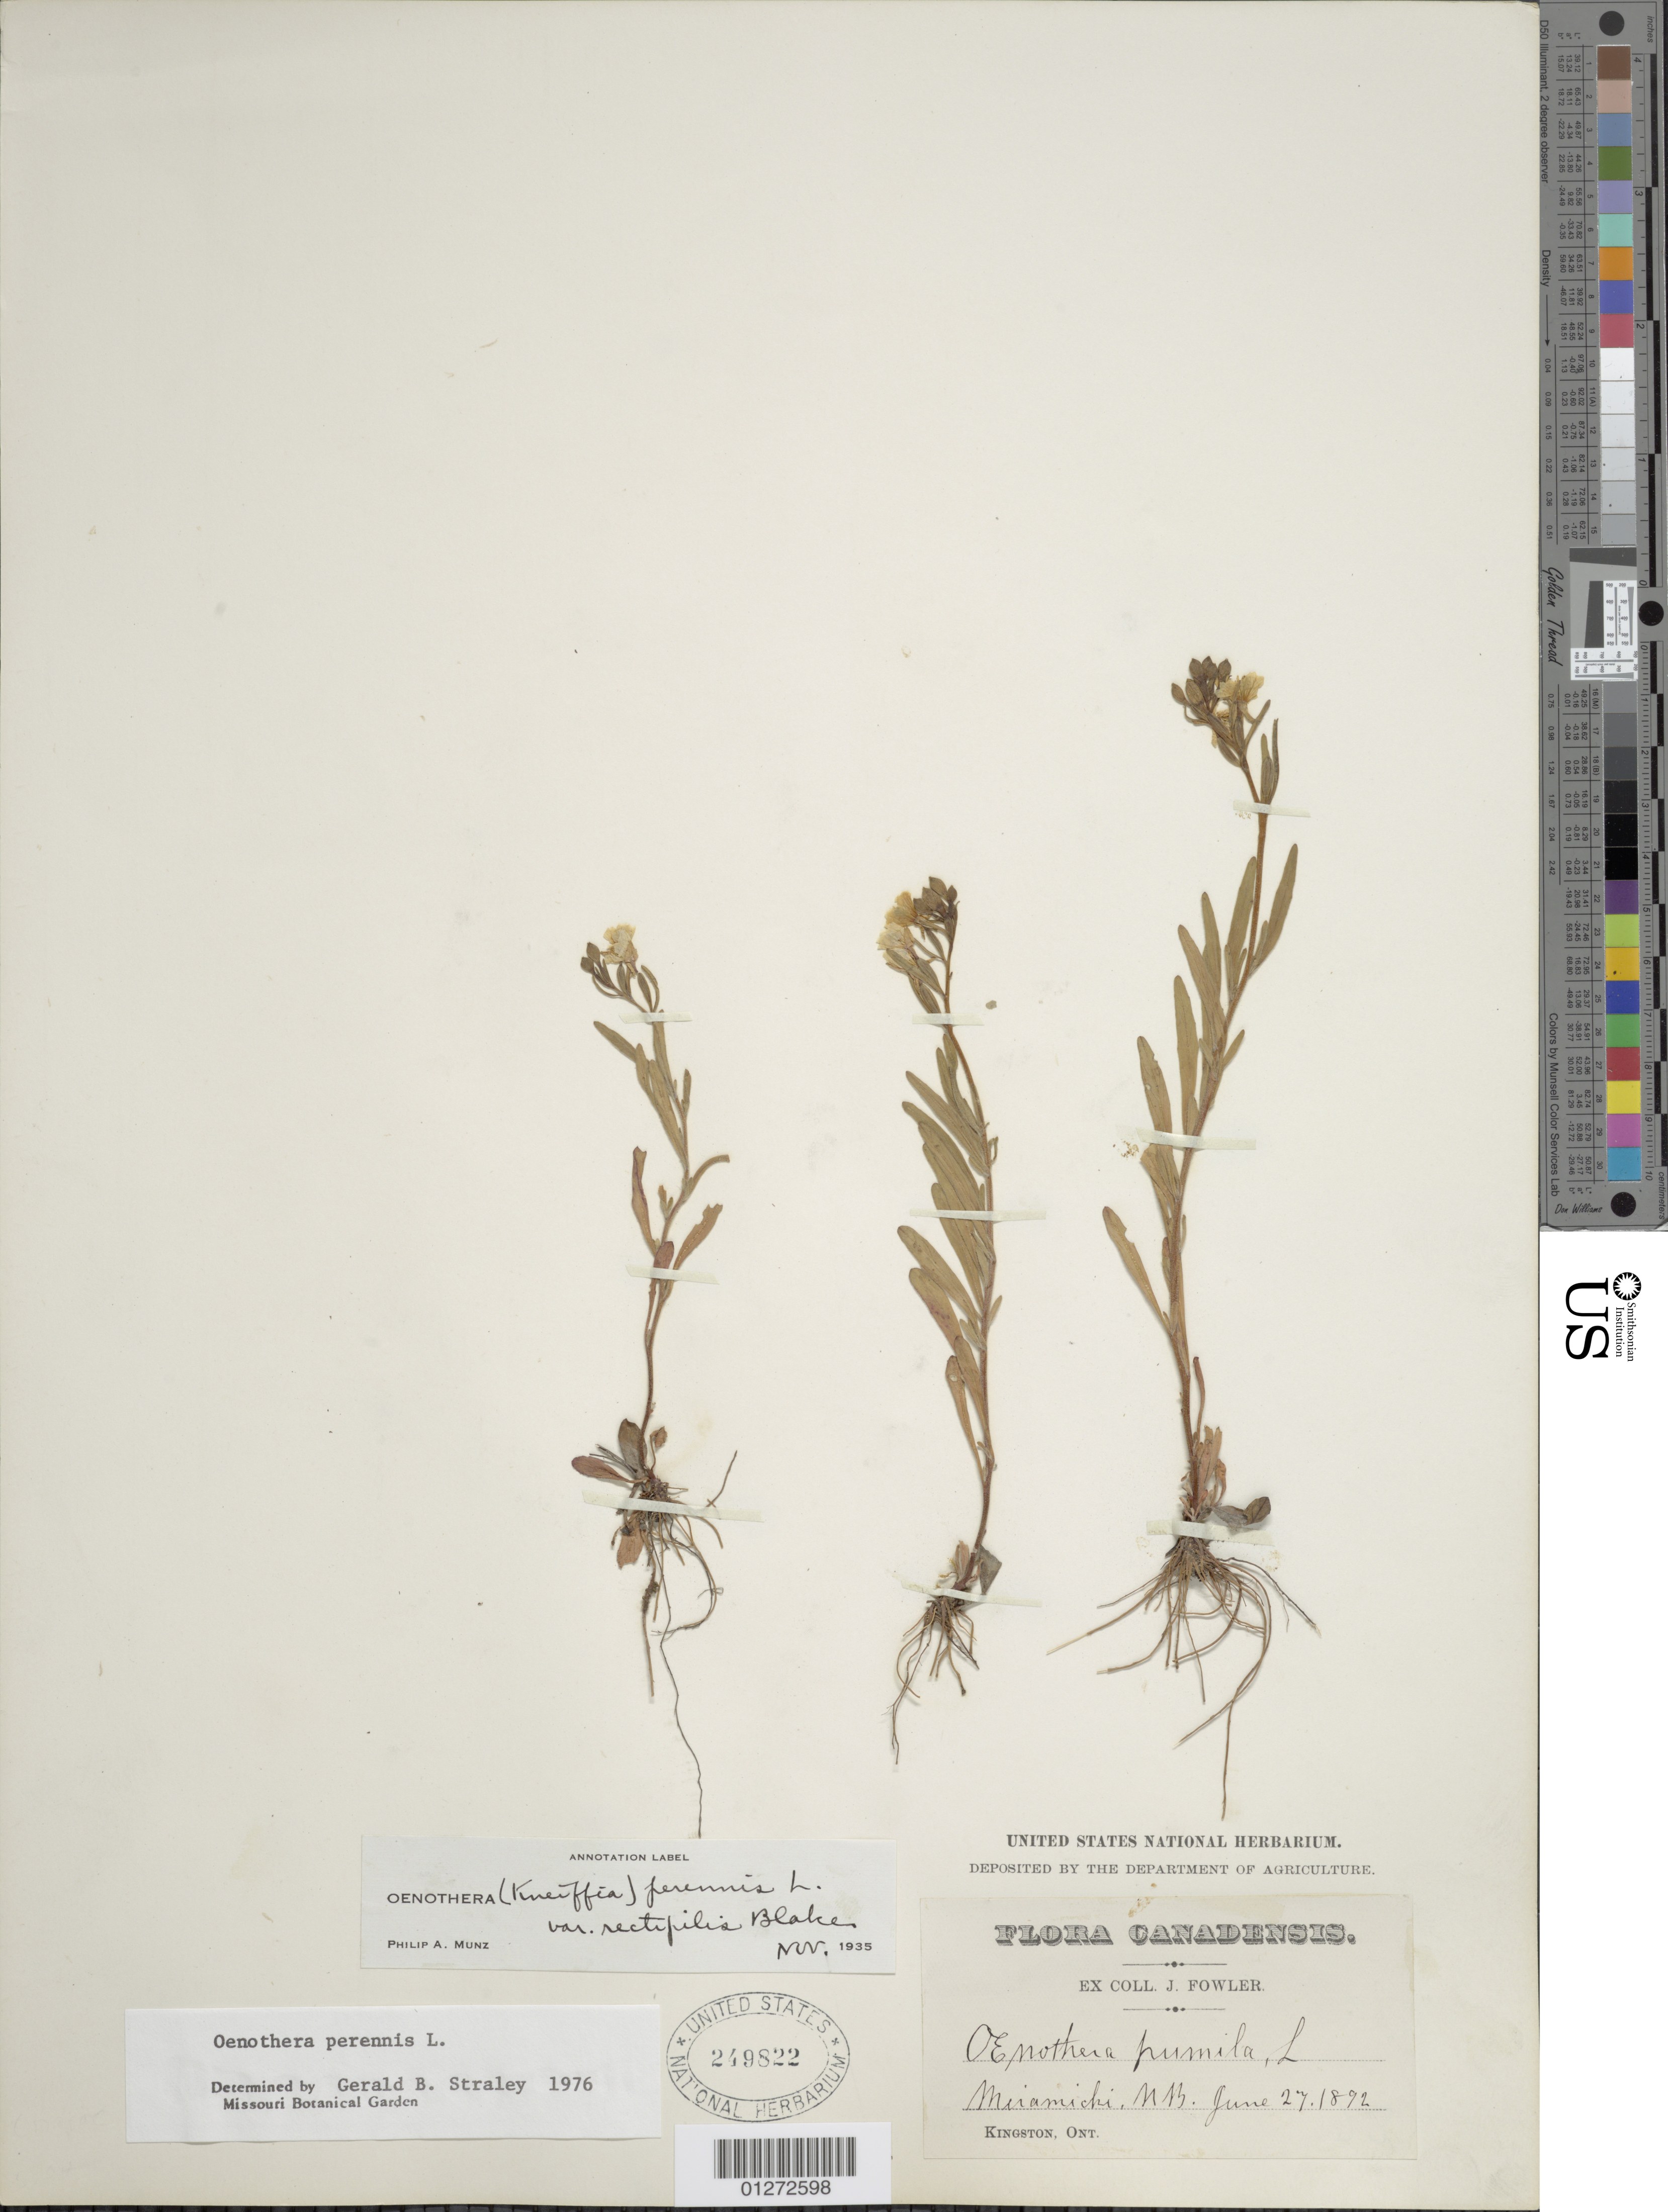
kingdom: Plantae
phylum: Tracheophyta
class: Magnoliopsida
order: Myrtales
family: Onagraceae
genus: Oenothera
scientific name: Oenothera perennis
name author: L.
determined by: Straley, G. B.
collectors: J. P. Fowler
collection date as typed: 27 Jun 1892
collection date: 1892-06-27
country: Canada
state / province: New Brunswick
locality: Miramichi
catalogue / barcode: US 249822